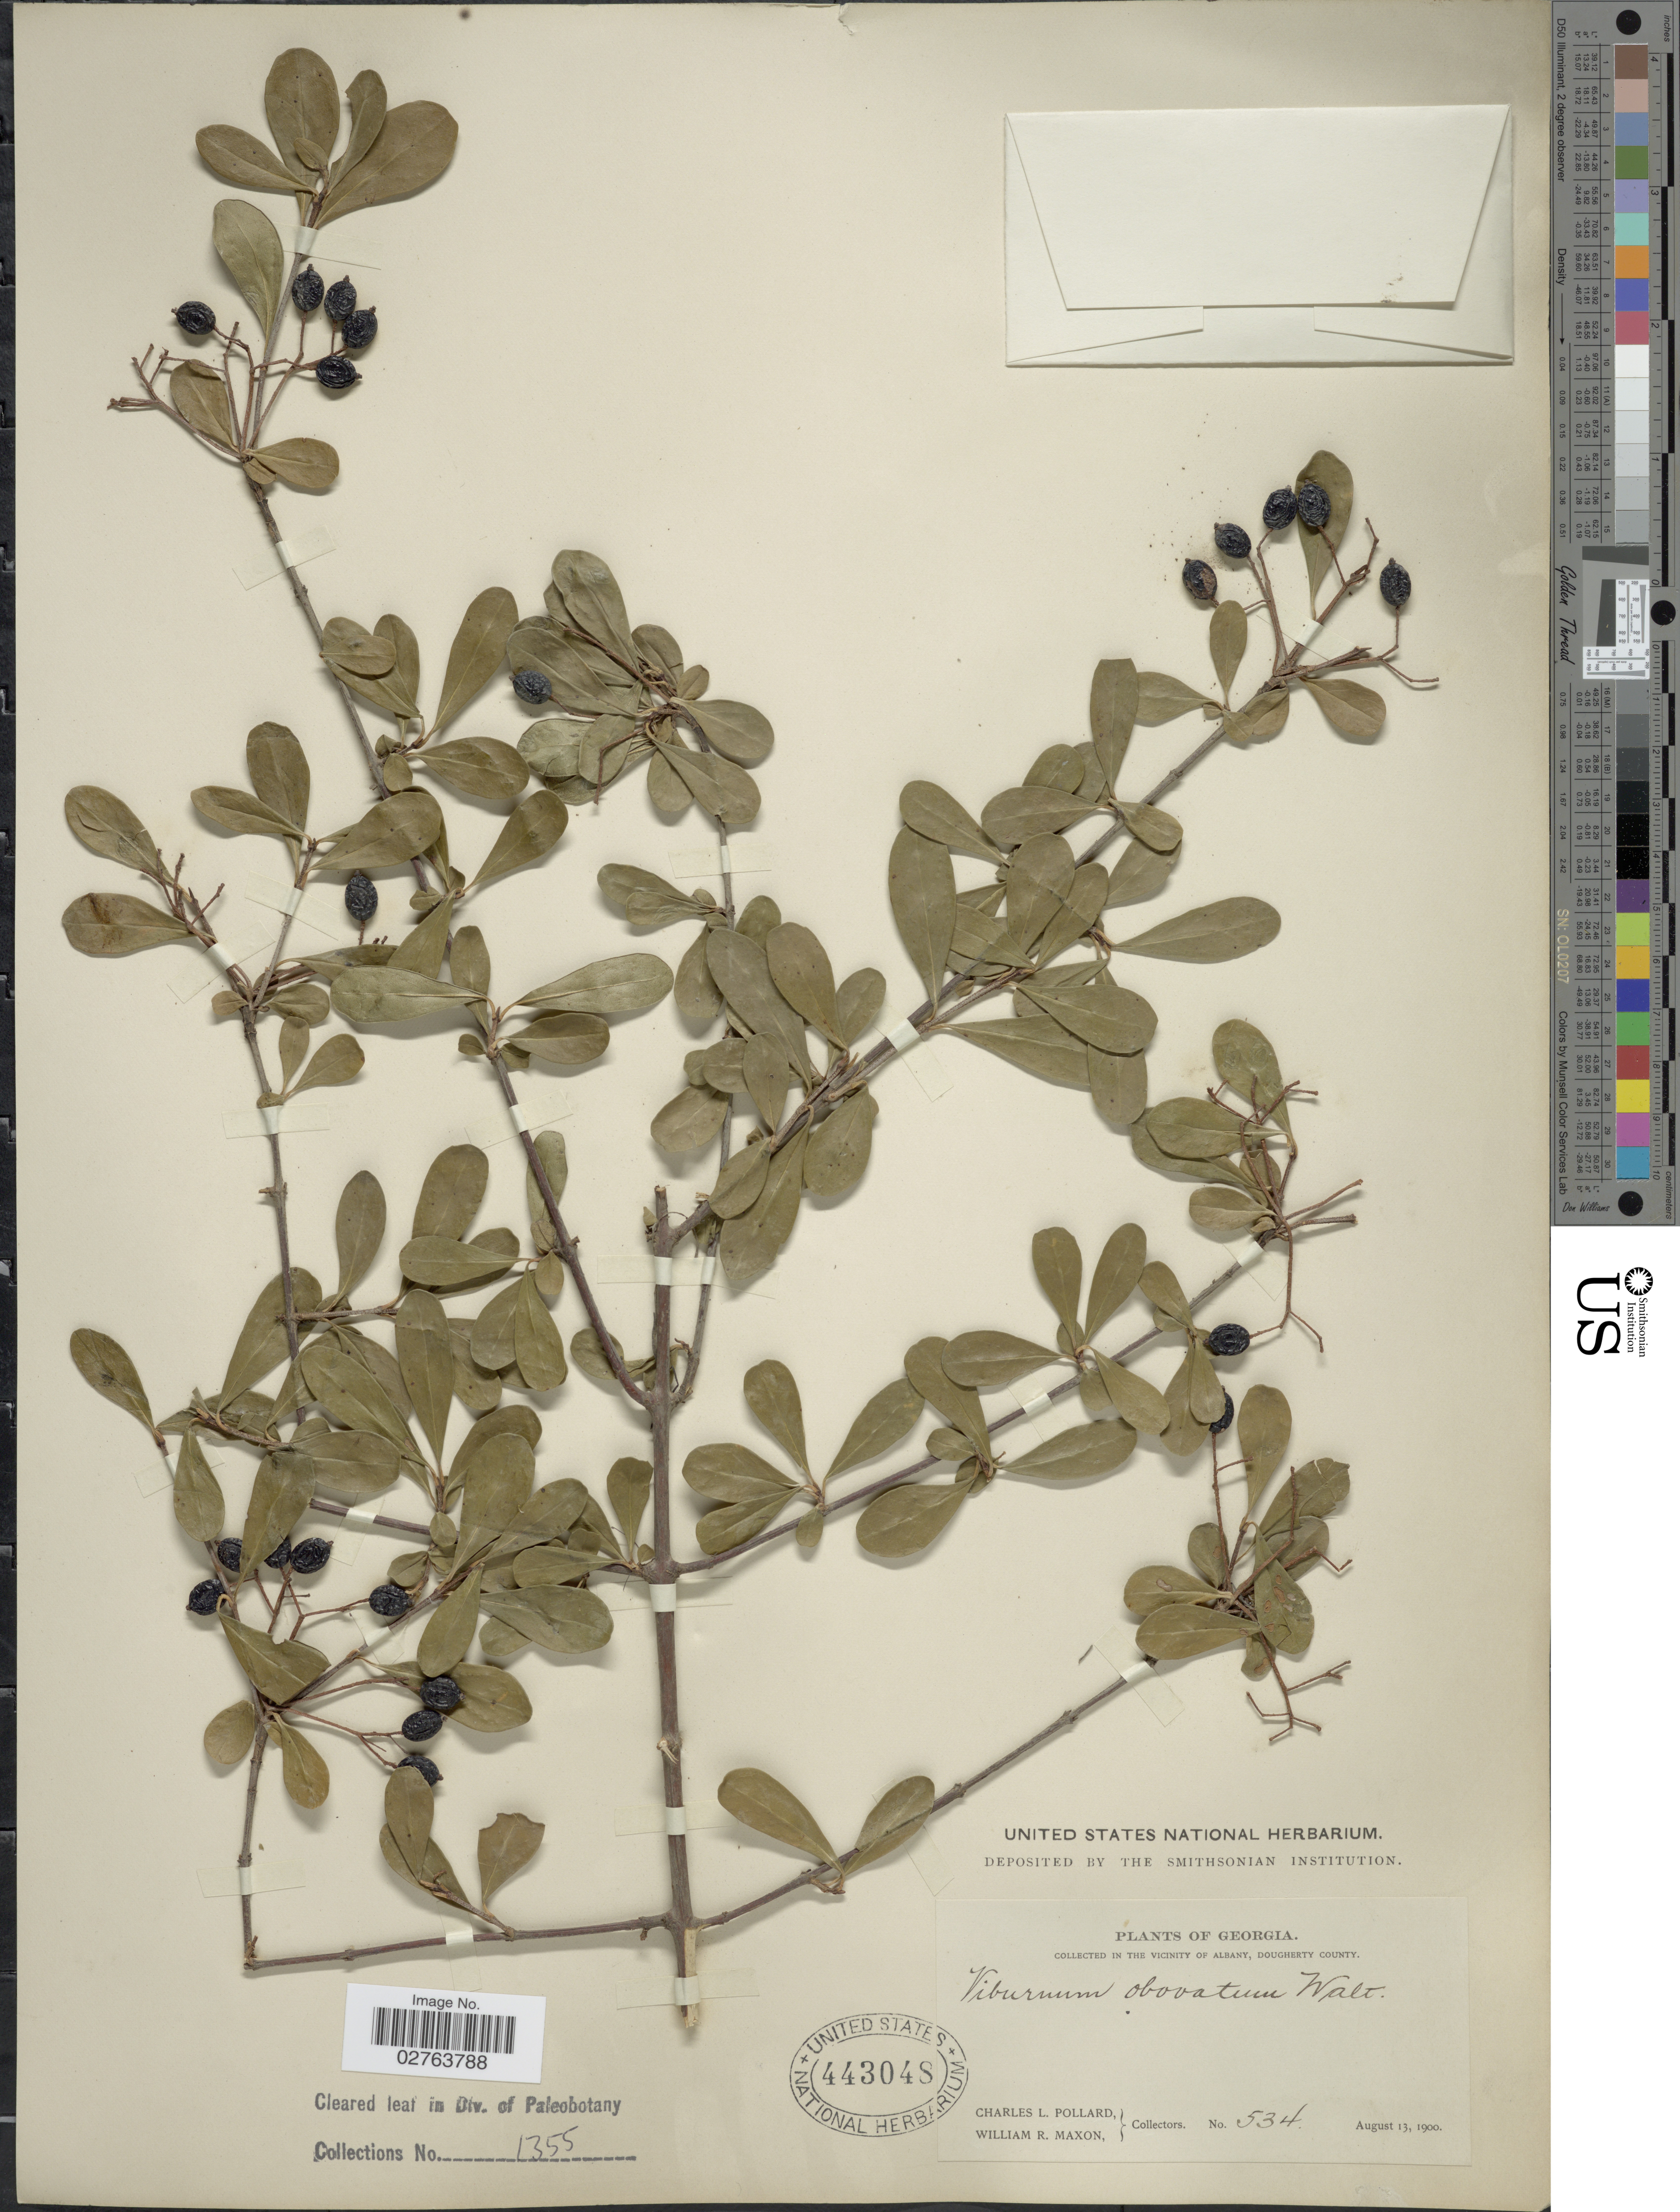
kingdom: Plantae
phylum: Tracheophyta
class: Magnoliopsida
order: Dipsacales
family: Viburnaceae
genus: Viburnum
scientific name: Viburnum obovatum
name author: Walter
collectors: C. L. Pollard & W. R. Maxon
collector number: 534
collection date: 1900-08-13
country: United States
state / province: Georgia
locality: Vicinity of Albany, Dougherty County.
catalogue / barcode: US 443048